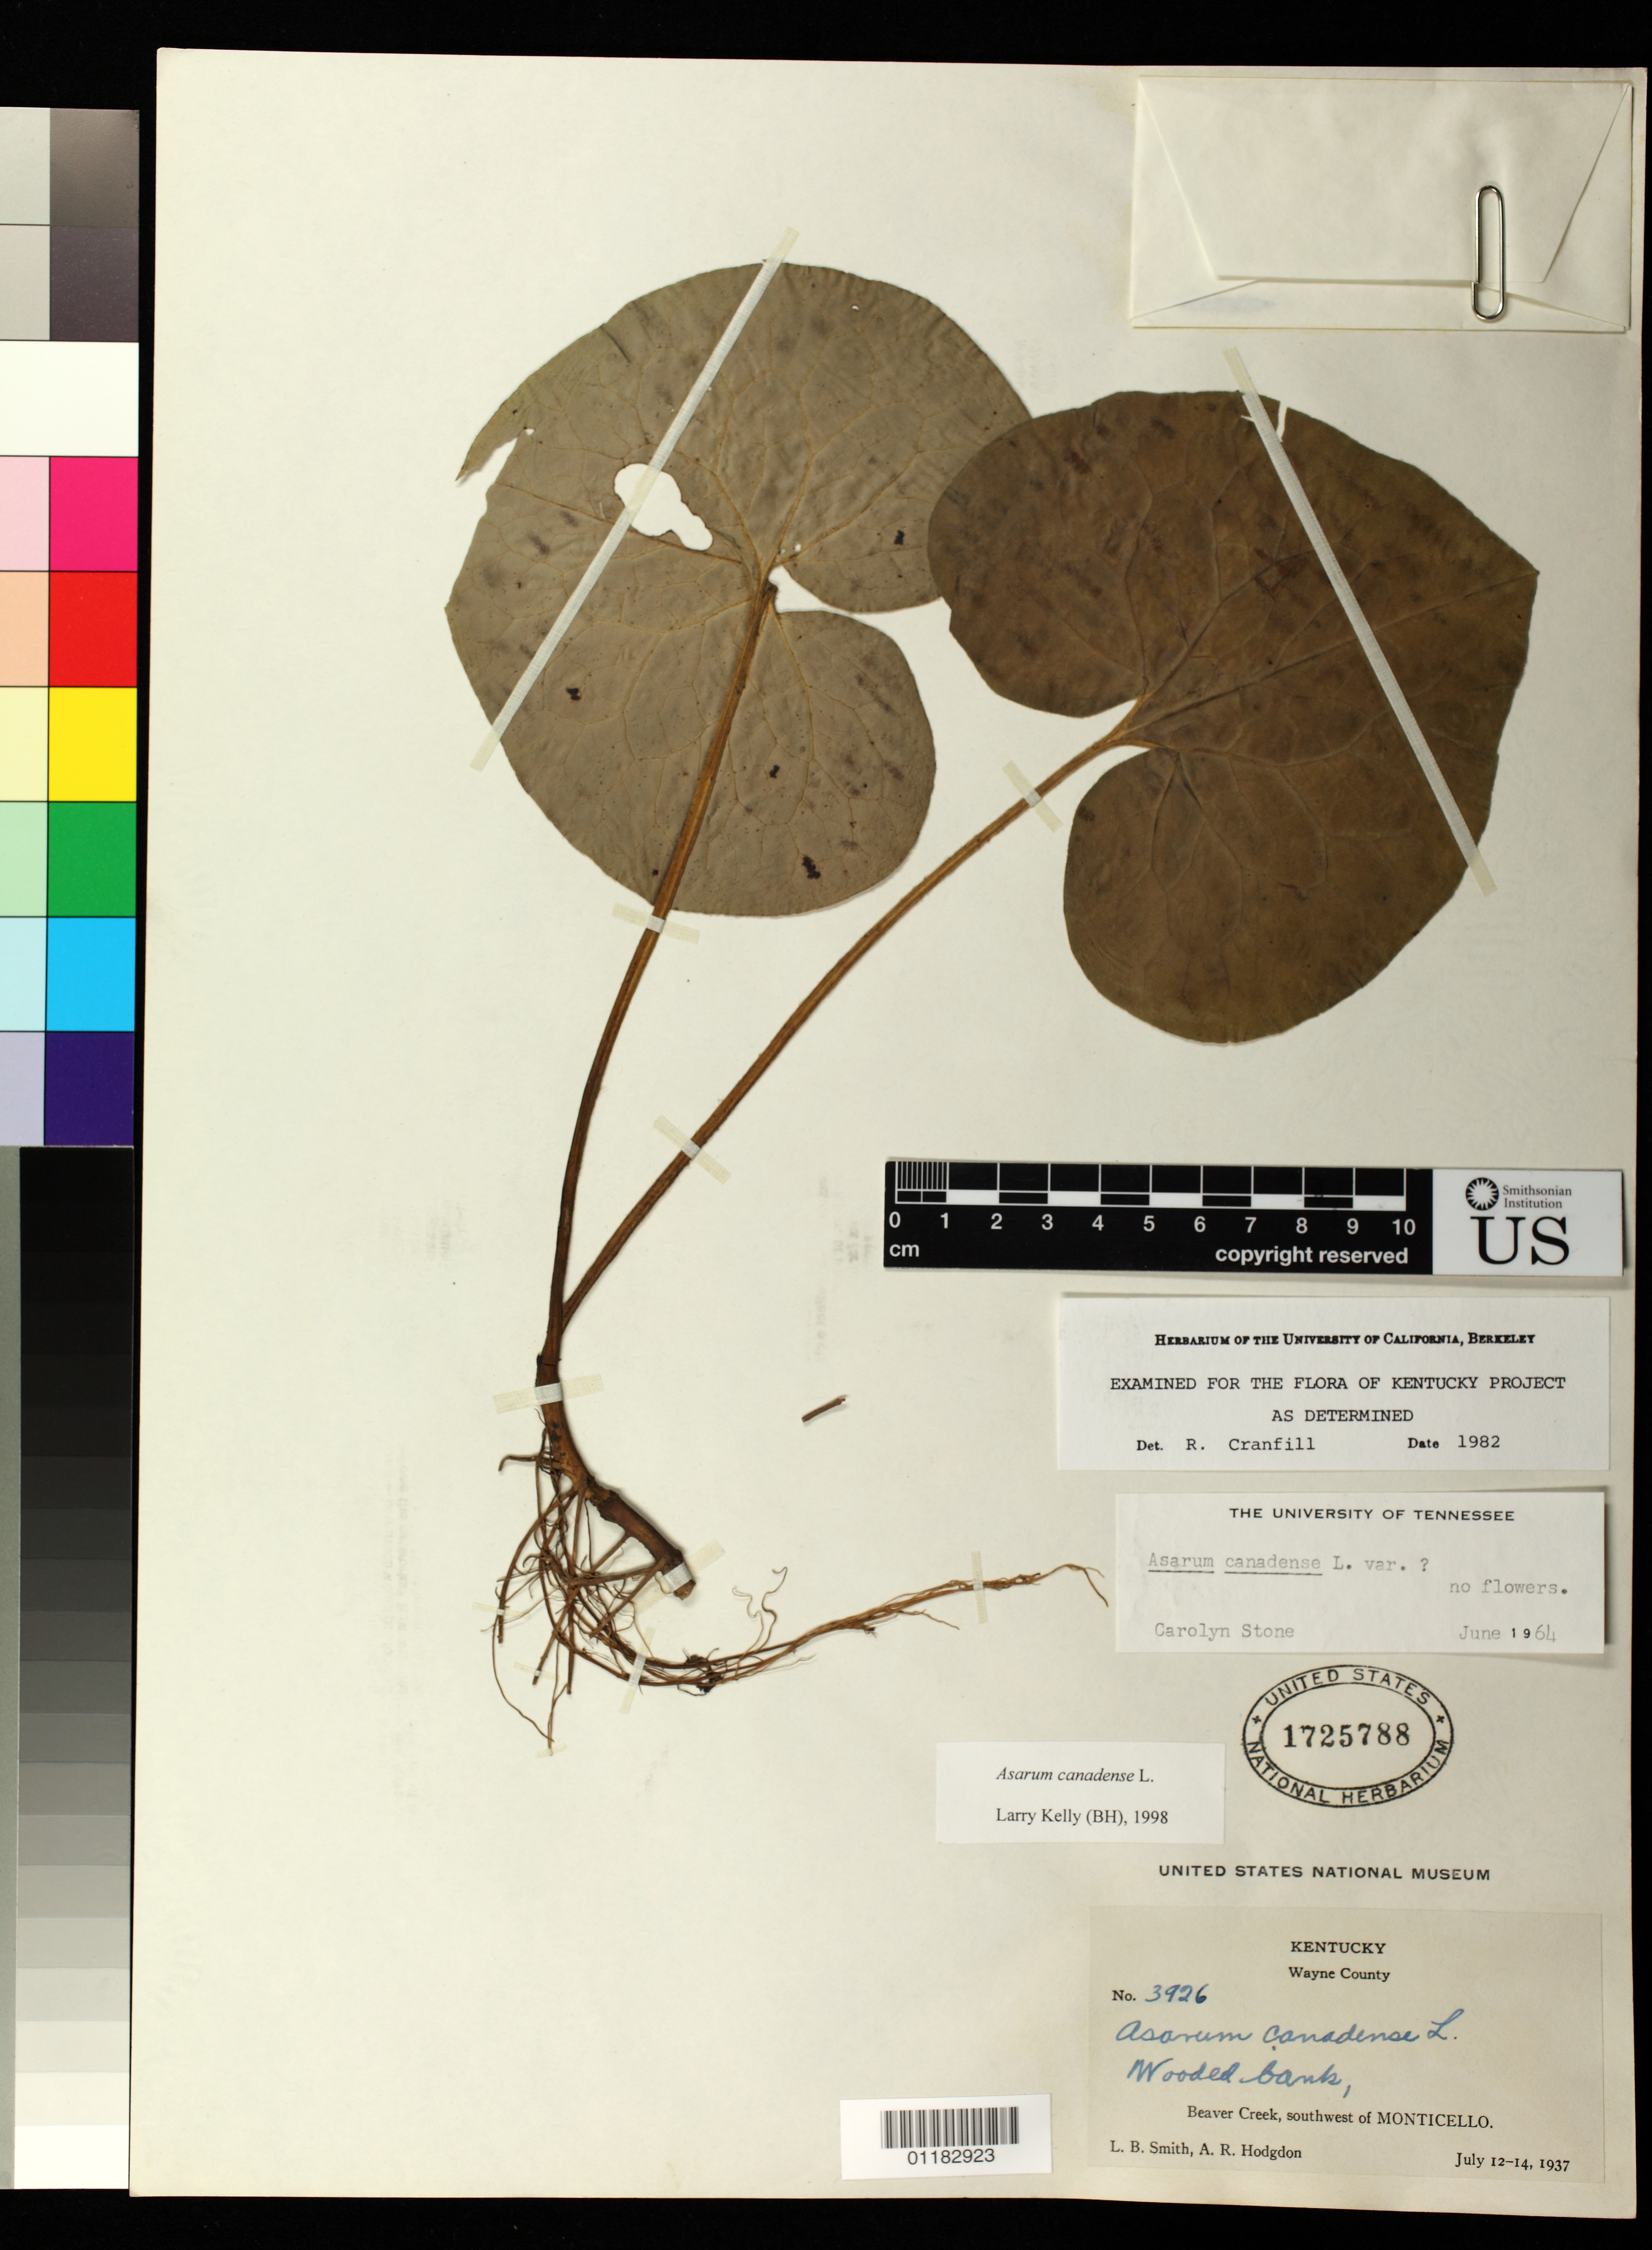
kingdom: Plantae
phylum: Tracheophyta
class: Magnoliopsida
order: Piperales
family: Aristolochiaceae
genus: Asarum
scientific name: Asarum canadense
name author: L.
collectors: L. Smith & A. R. Hodgdon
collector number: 3926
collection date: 1937-07-12/1937-07-14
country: United States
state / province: Kentucky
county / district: Wayne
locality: Beaver Creek, SW of Monticello, Wayne County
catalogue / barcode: US 1725788